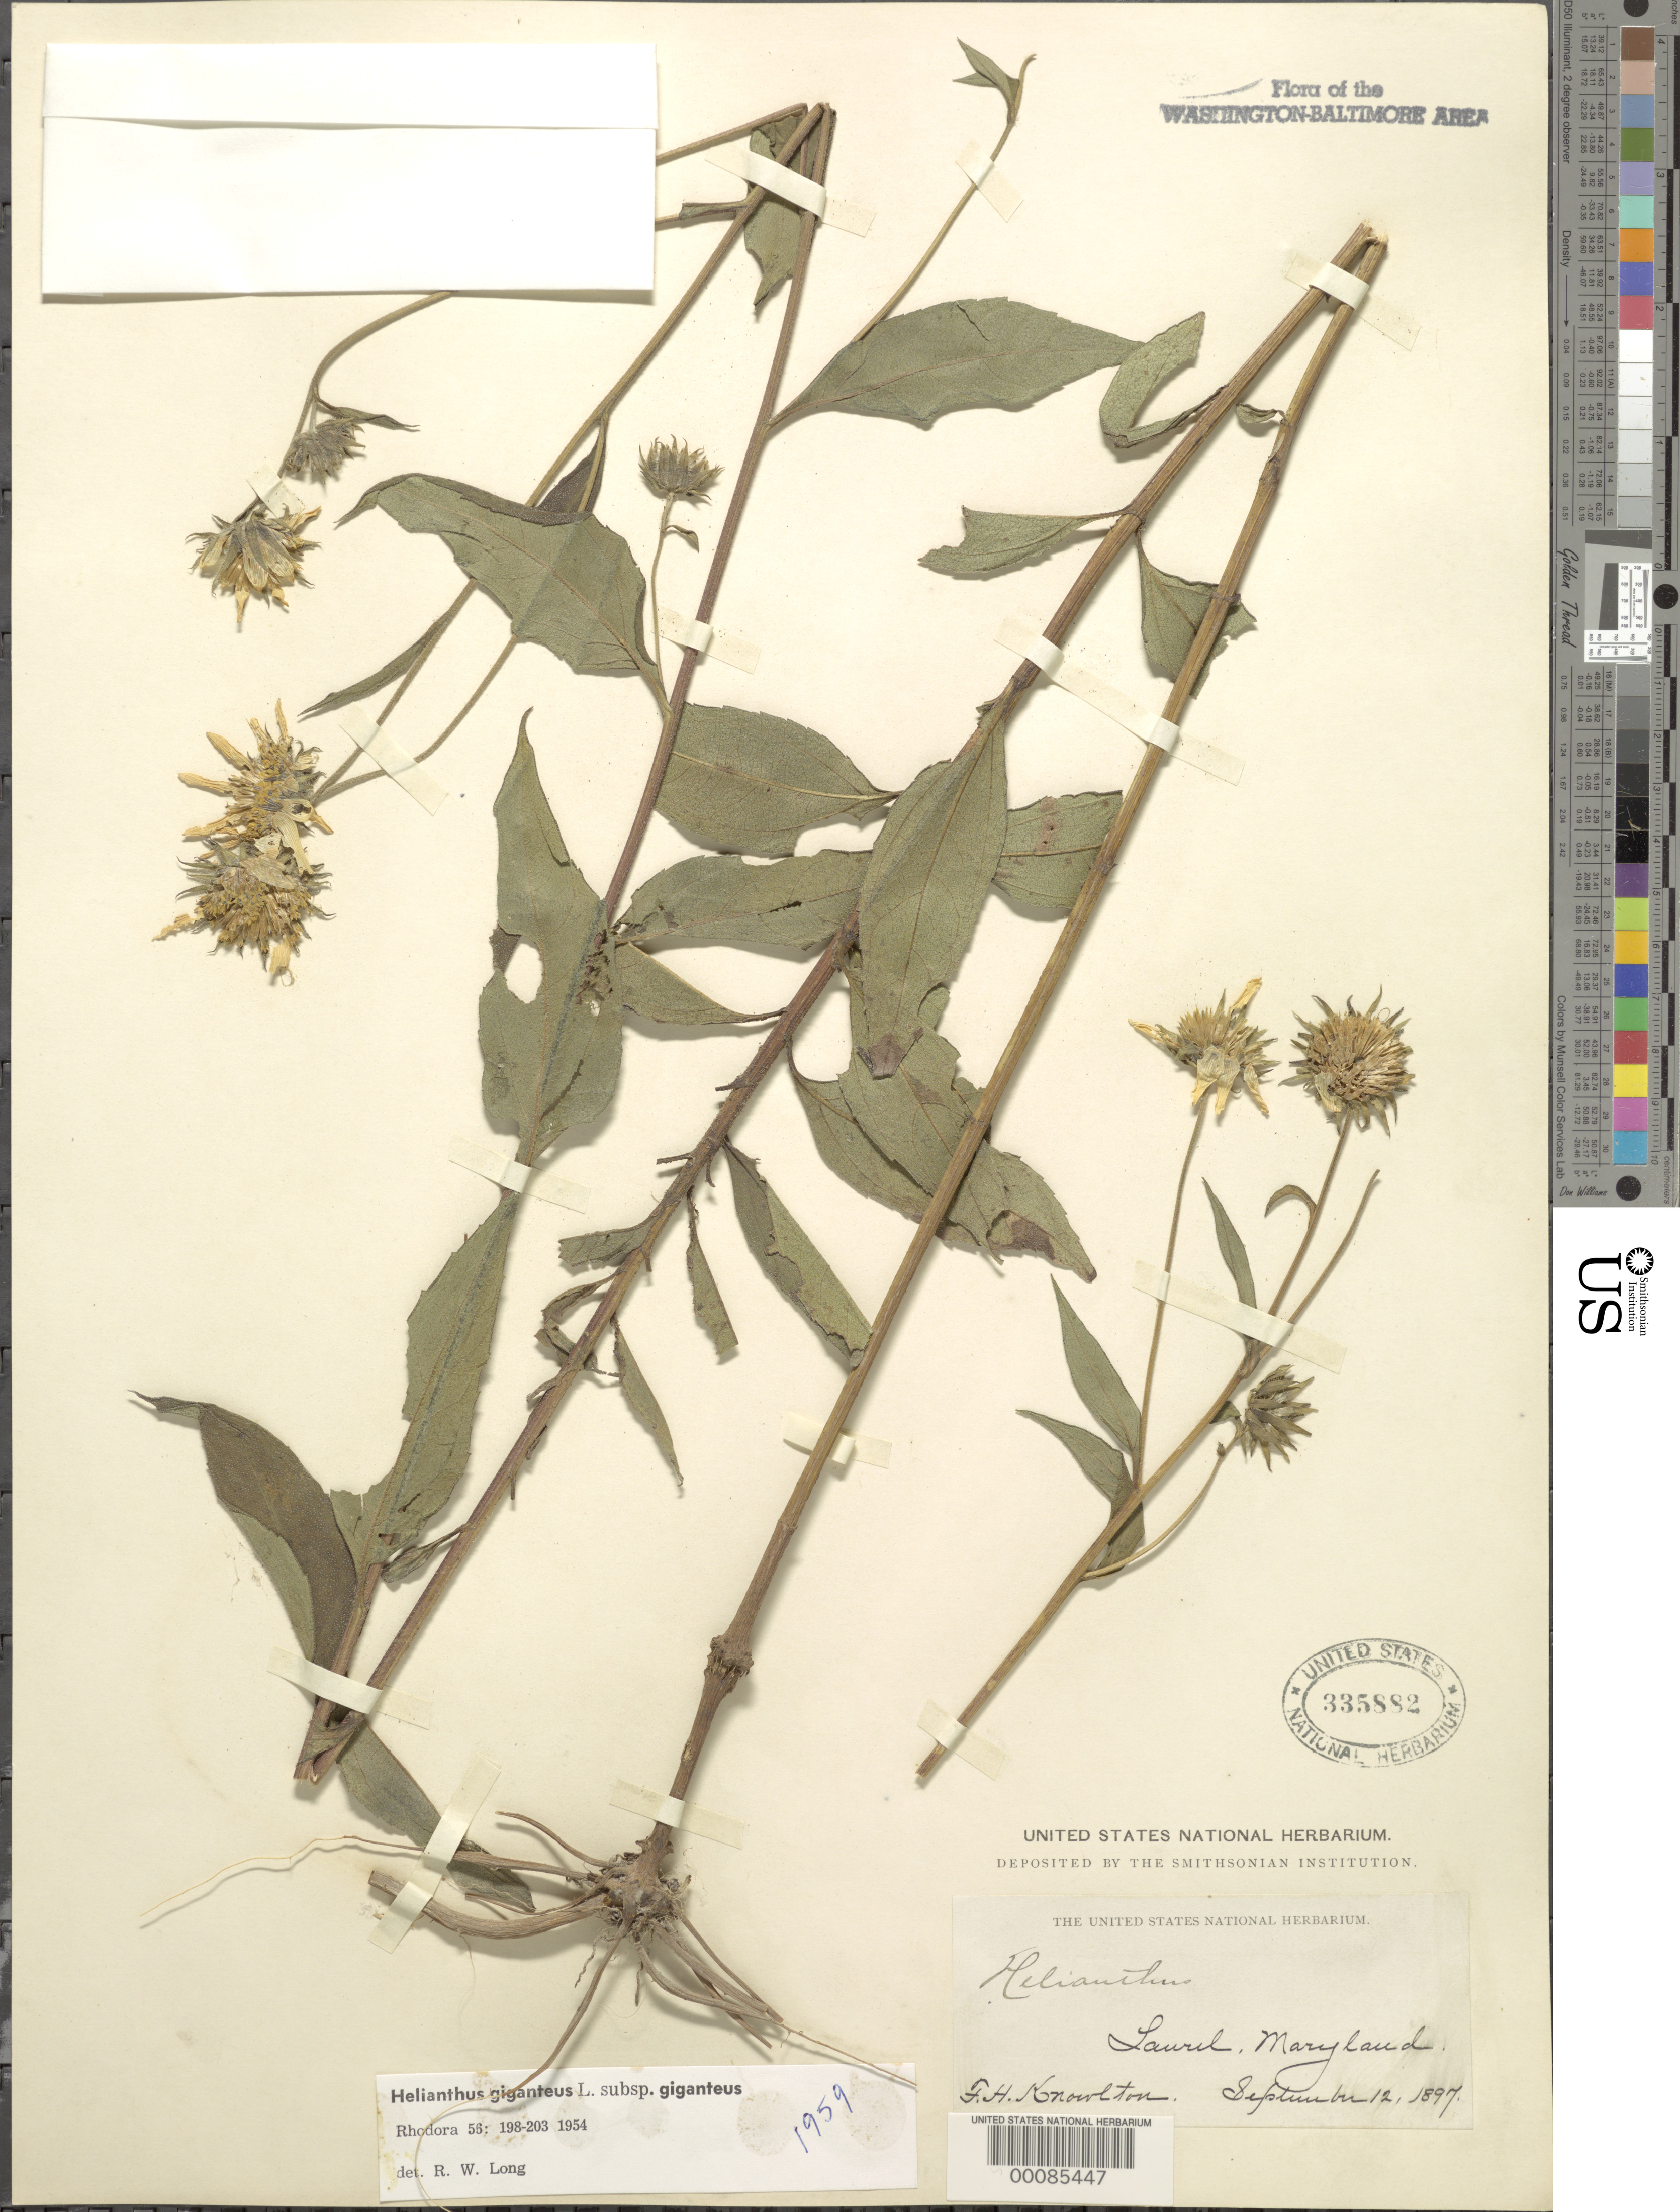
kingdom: Plantae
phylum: Tracheophyta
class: Magnoliopsida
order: Asterales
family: Asteraceae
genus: Helianthus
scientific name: Helianthus giganteus var. giganteus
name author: L.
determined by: Long, R. W.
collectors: F. H. Knowlton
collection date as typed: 12 Sep 1879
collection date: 1879-09-12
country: United States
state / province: Maryland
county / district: Prince George's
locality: Laurel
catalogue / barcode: US 335882